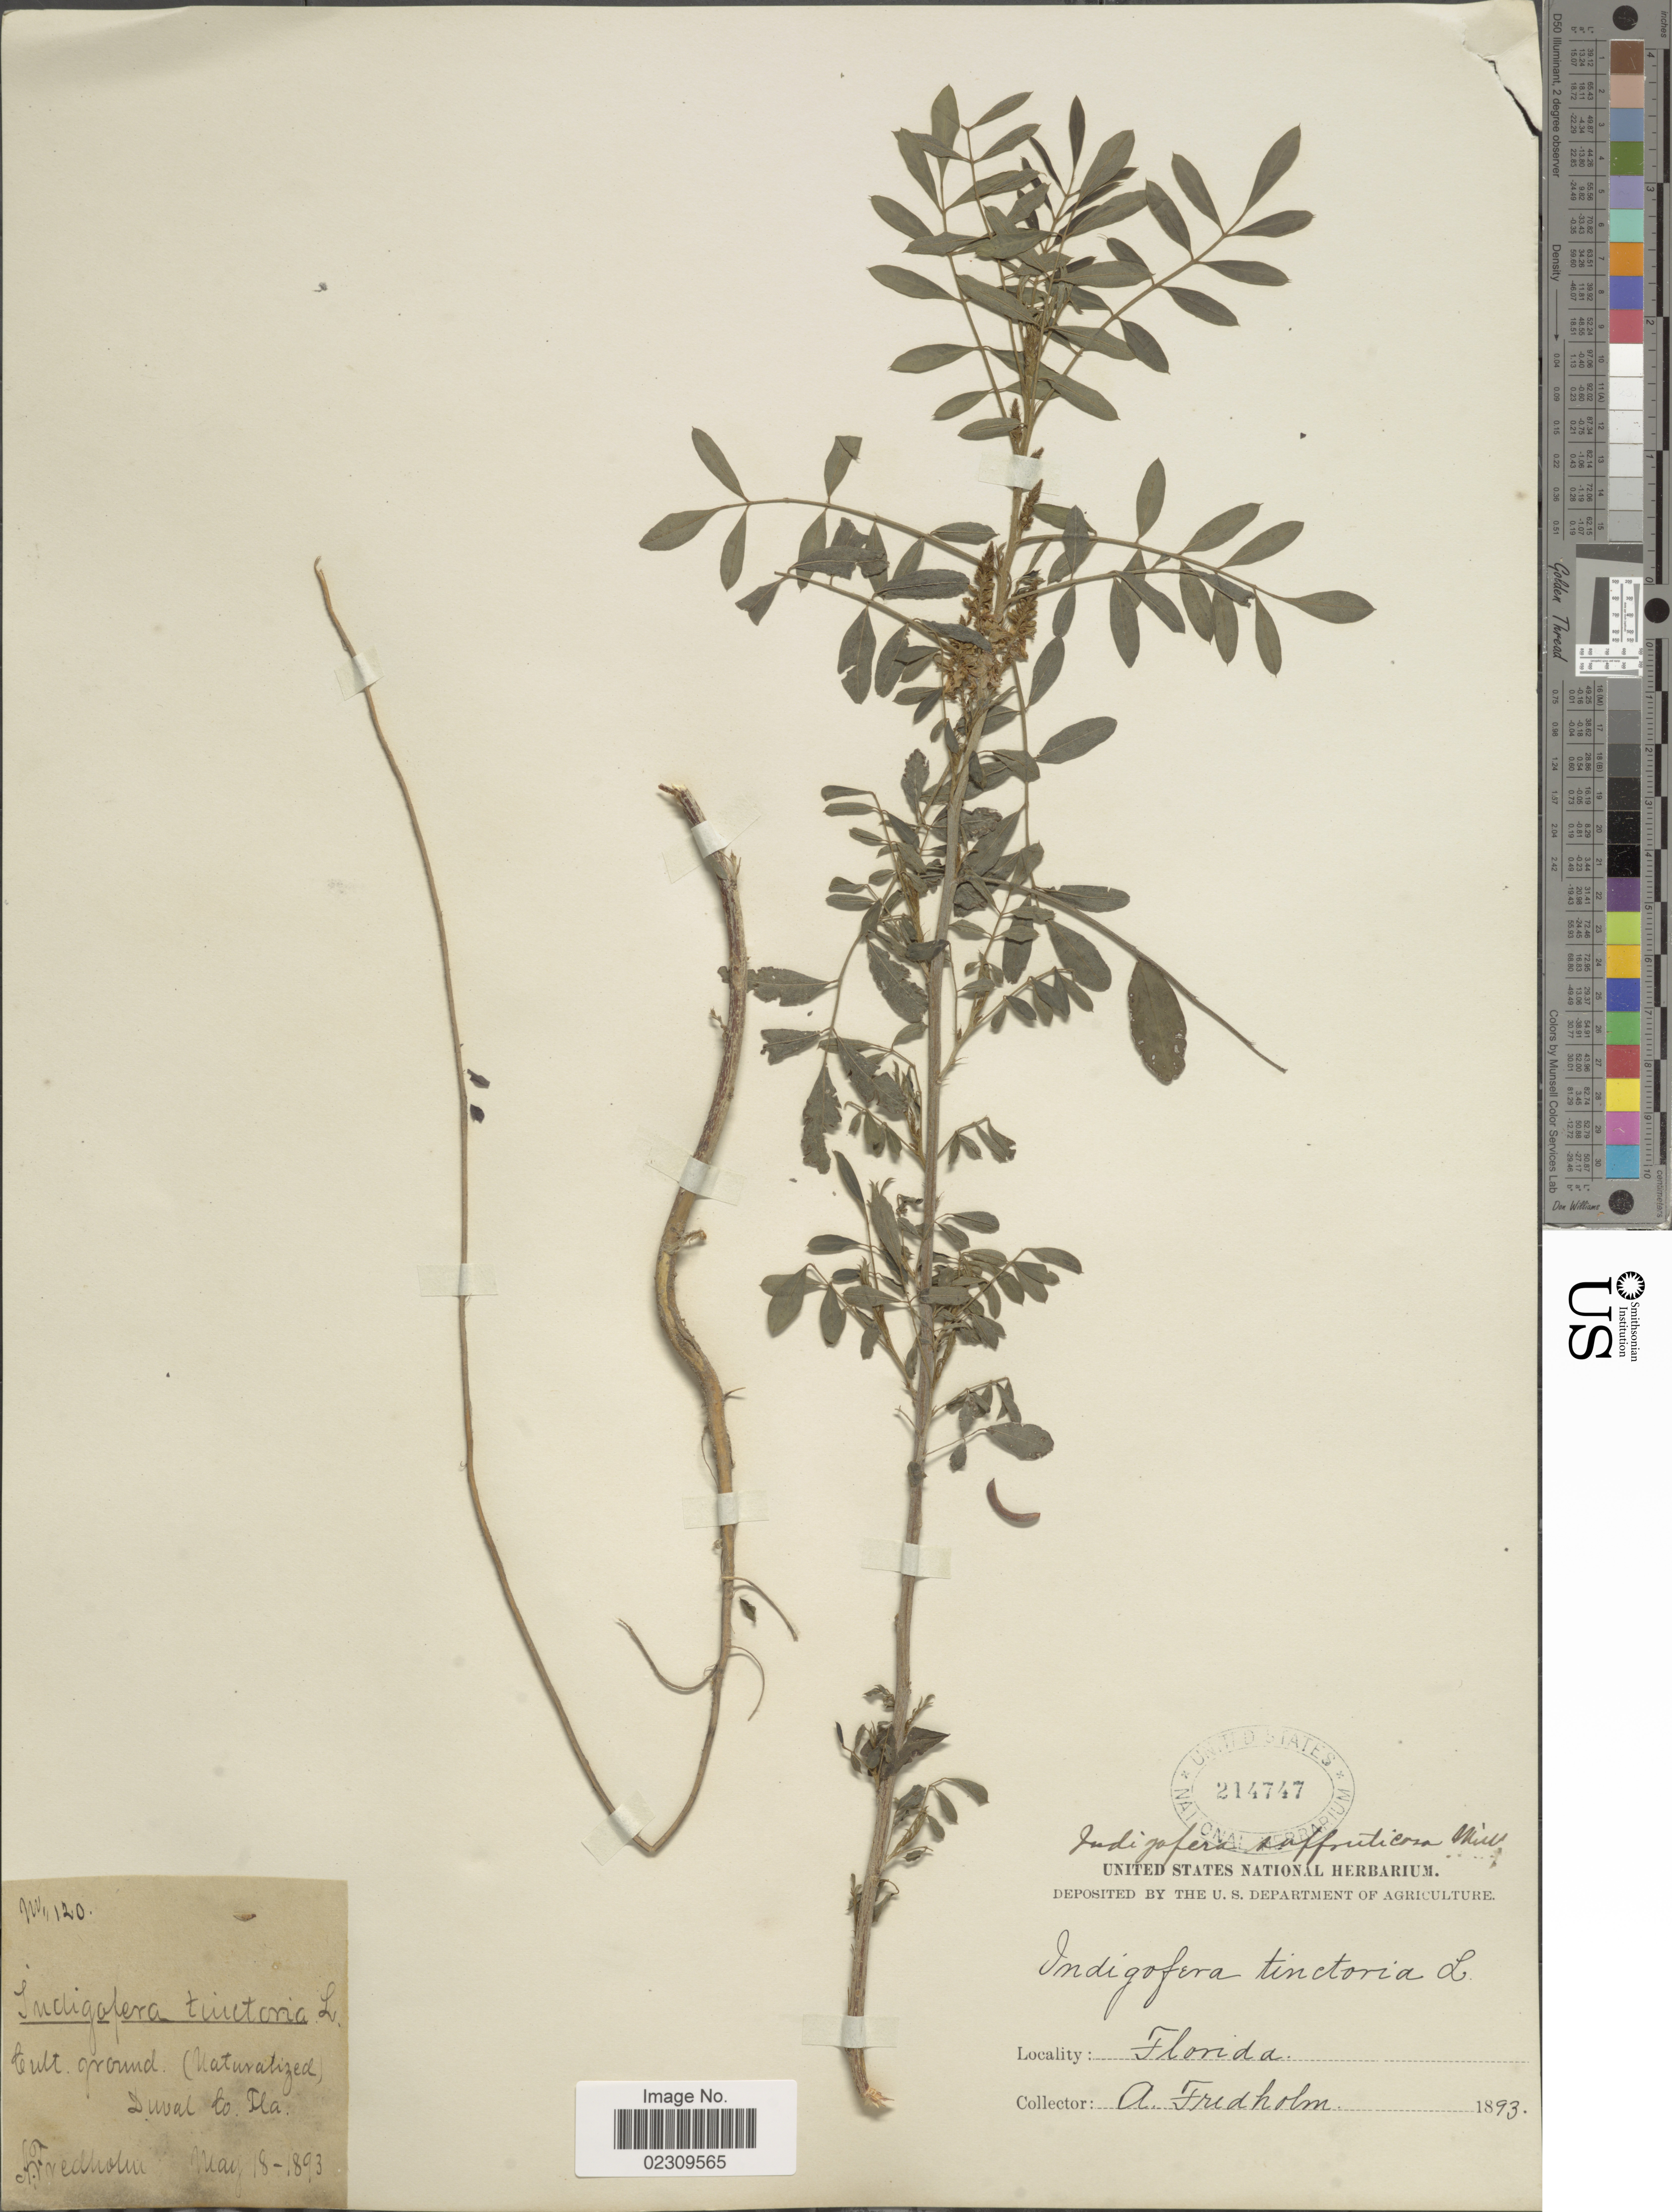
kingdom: Plantae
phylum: Tracheophyta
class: Magnoliopsida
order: Fabales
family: Fabaceae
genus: Indigofera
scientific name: Indigofera suffruticosa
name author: Mill.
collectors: A. Fredholm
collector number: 120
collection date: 1893-05-18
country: United States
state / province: Florida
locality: Cult. ground (Naturalized) Duval Co.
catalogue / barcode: US 214747